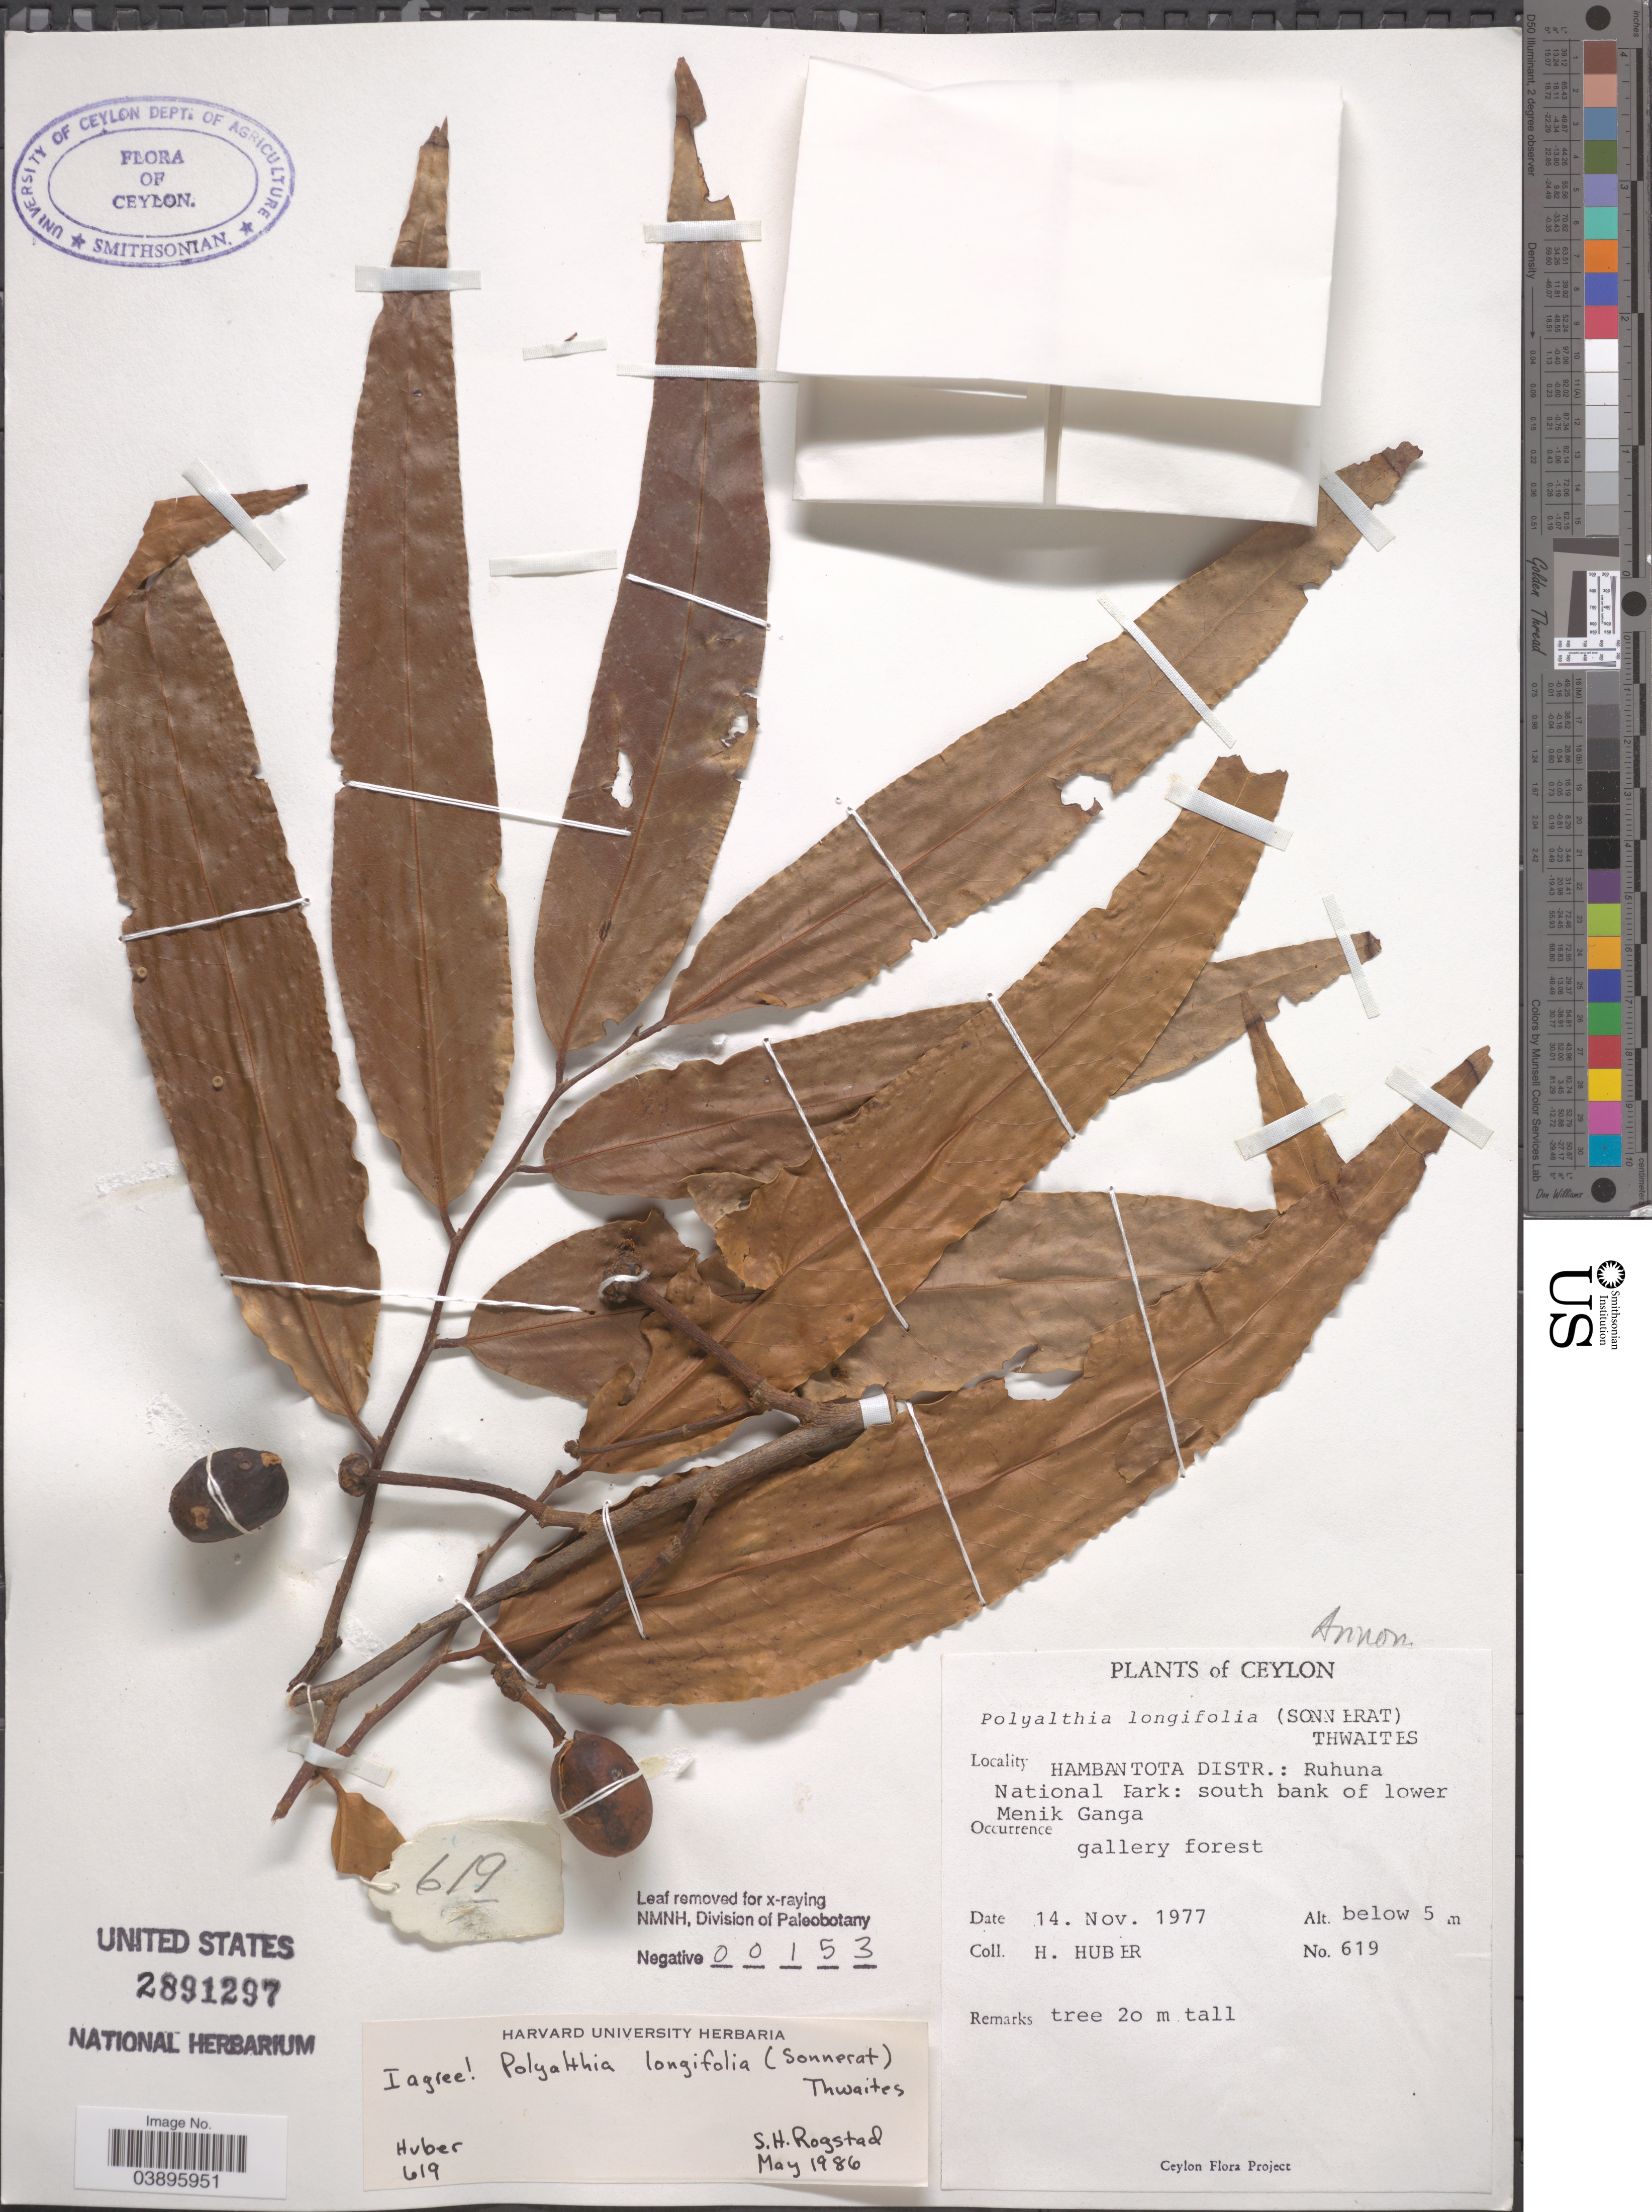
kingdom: Plantae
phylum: Tracheophyta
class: Magnoliopsida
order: Magnoliales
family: Annonaceae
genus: Polyalthia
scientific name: Polyalthia longifolia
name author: (Sonn.) Thwaites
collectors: H. Huber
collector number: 619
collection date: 1977-11-14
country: Sri Lanka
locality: Ceylon. Hambantota Distr.: Ruhuna National Park: south bank of lower Menik Ganga.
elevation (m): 5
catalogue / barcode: US 2891297